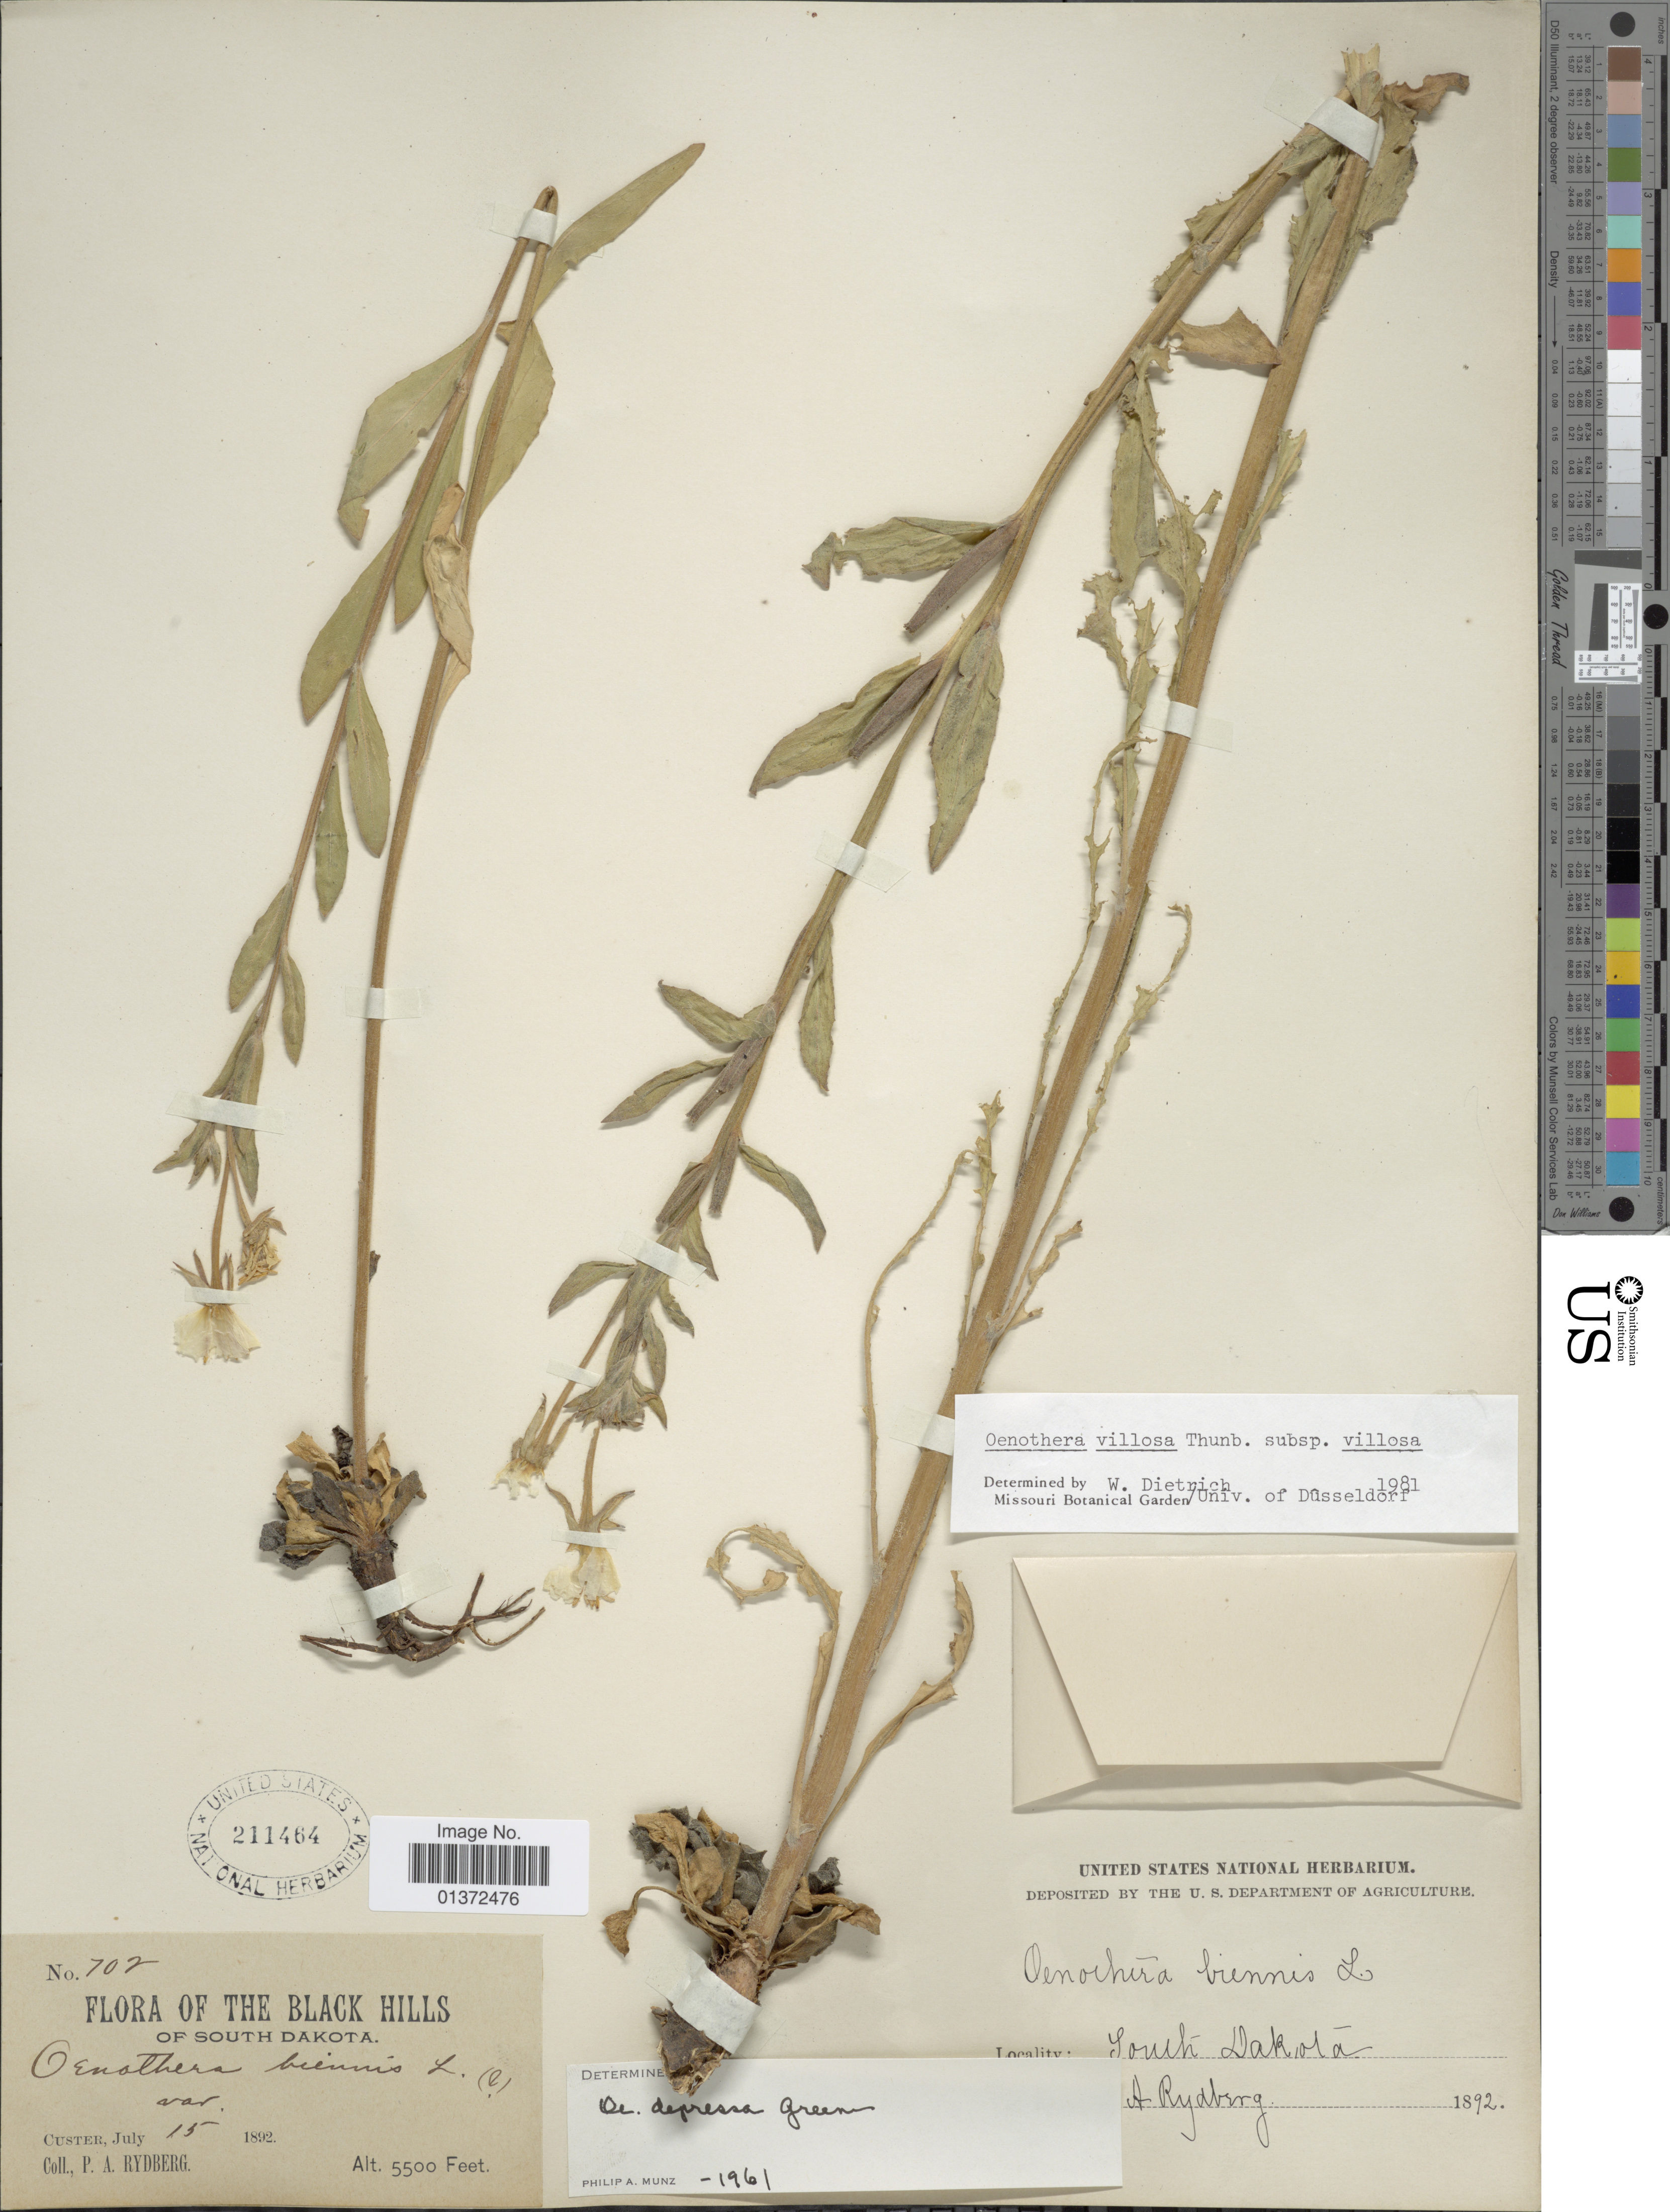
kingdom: Plantae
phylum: Tracheophyta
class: Magnoliopsida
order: Myrtales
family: Onagraceae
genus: Oenothera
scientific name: Oenothera villosa subsp. villosa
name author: Thunb.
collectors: P. A. Rydberg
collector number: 702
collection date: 1892-07-15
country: United States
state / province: South Dakota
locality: Black Hills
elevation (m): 1676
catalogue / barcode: US 211464